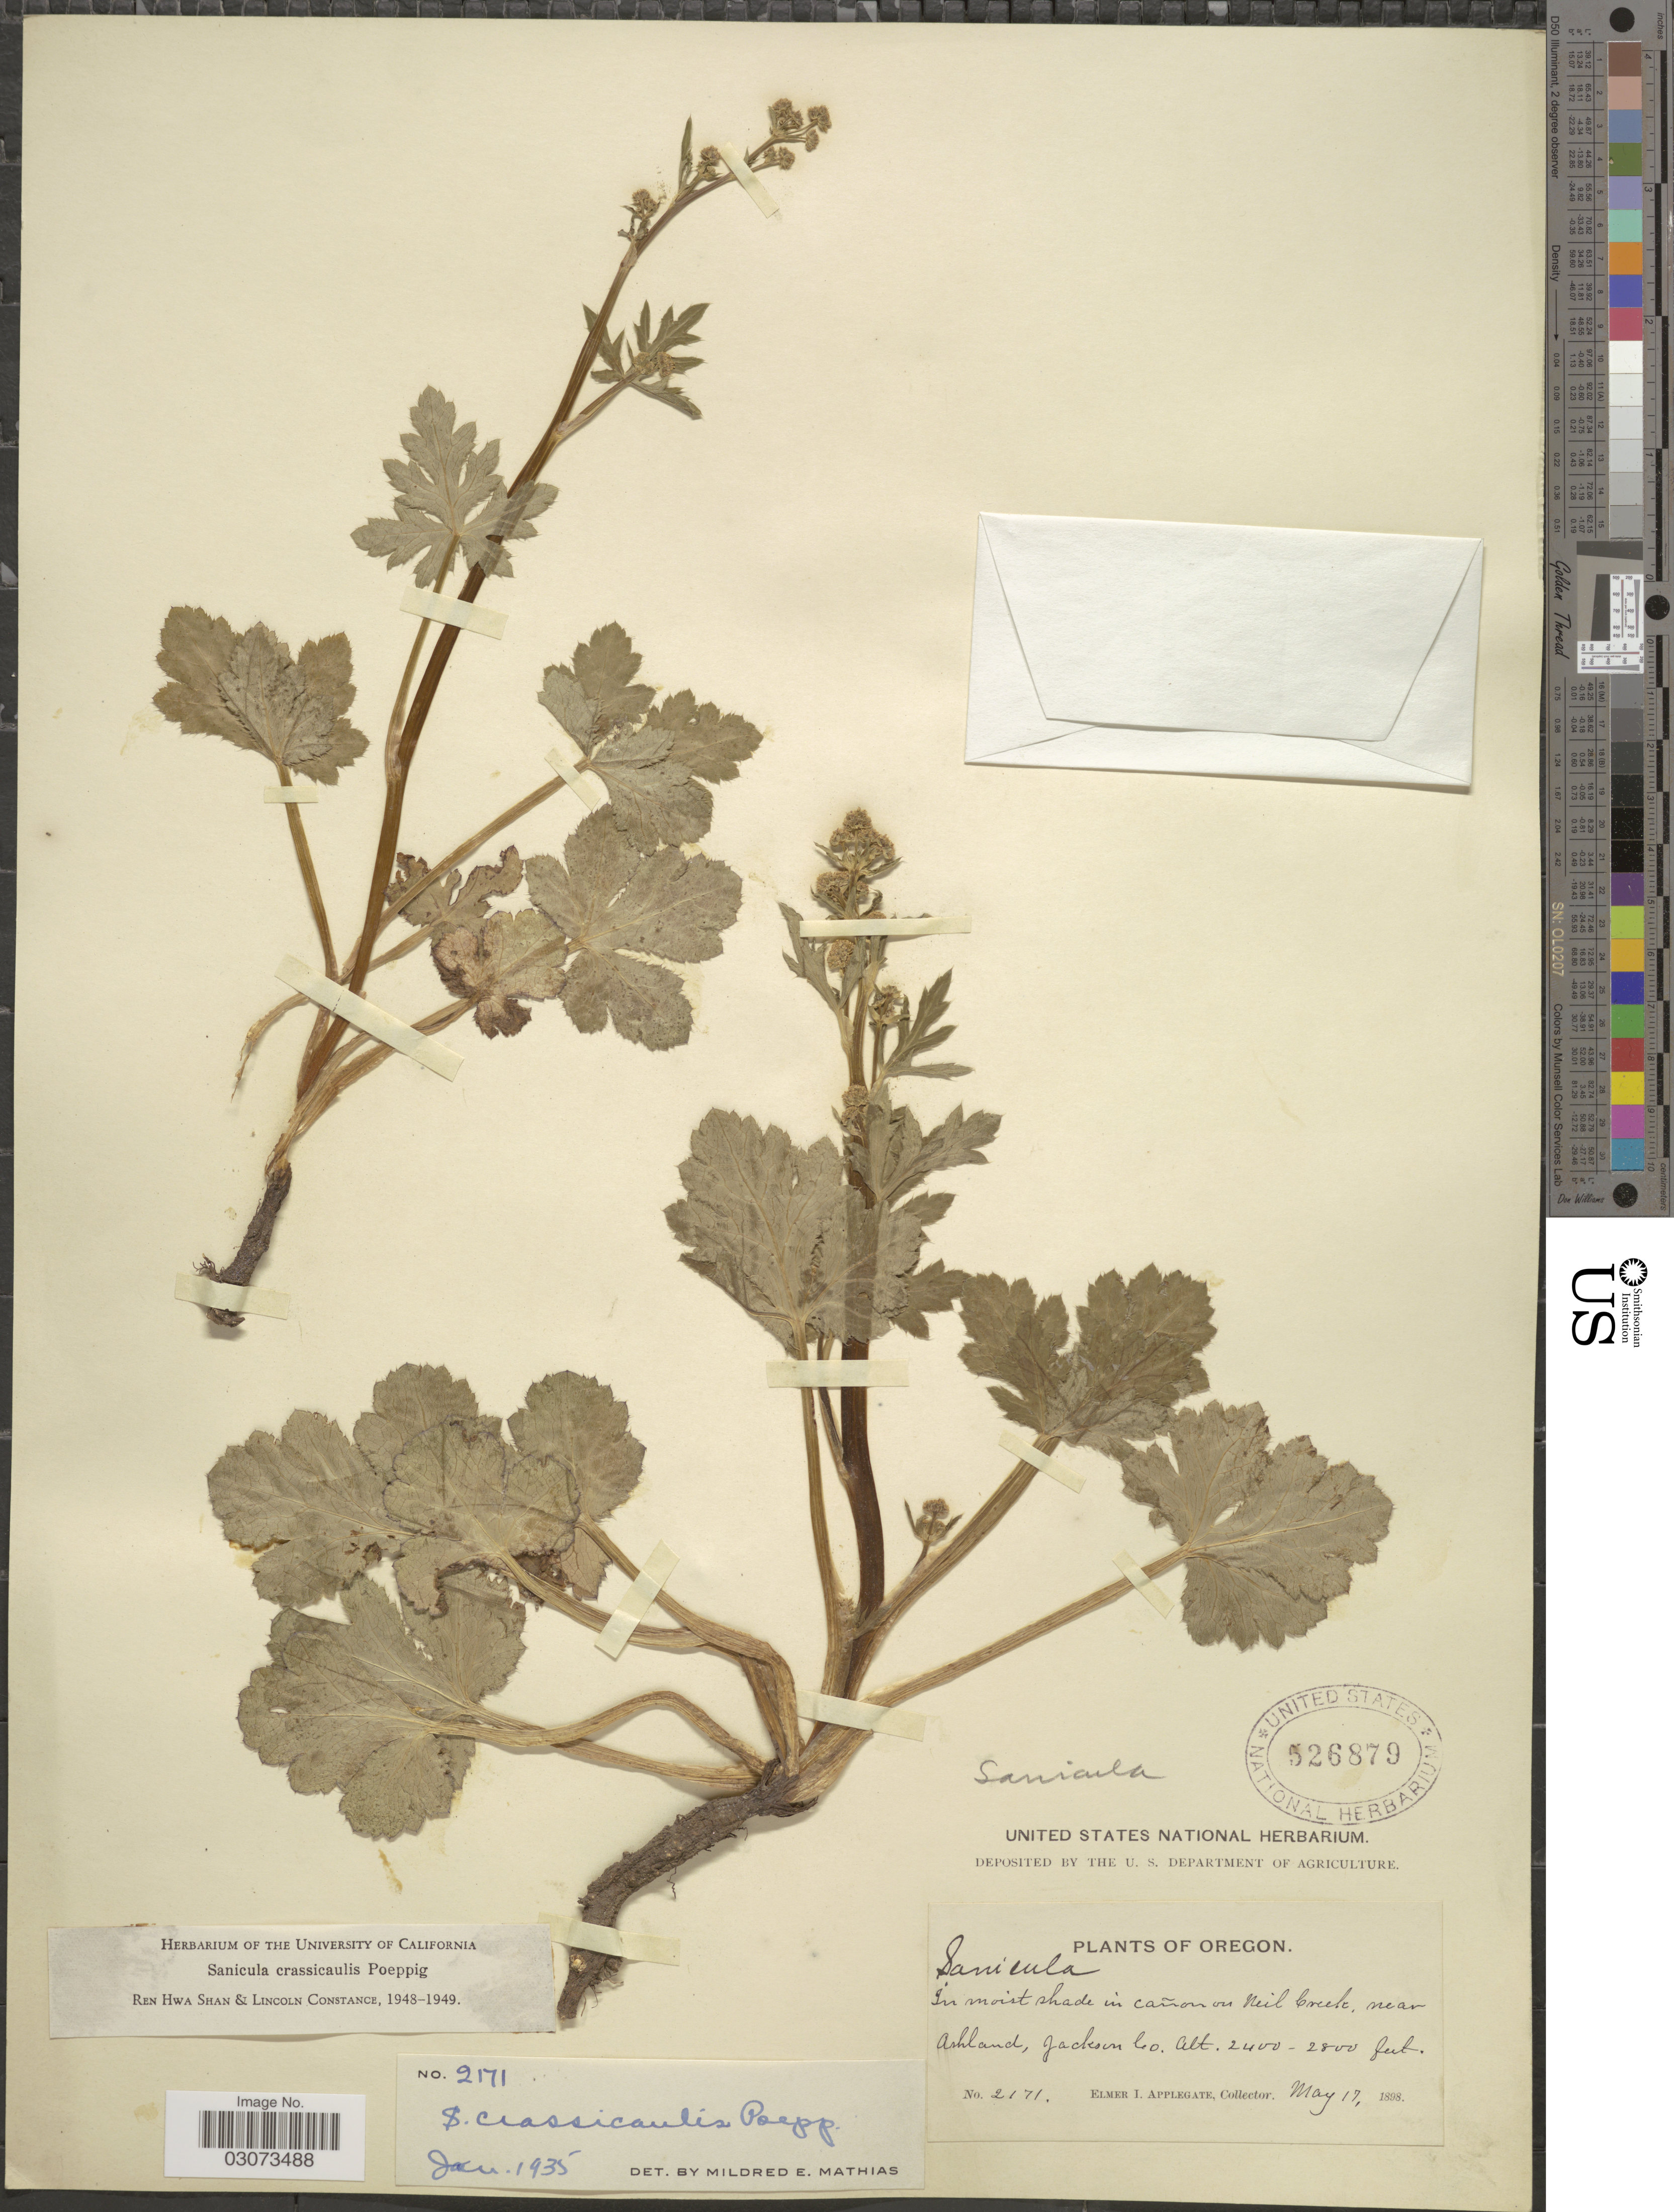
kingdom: Plantae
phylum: Tracheophyta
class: Magnoliopsida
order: Apiales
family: Apiaceae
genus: Sanicula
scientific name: Sanicula crassicaulis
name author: Poepp. ex DC.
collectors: E. I. Applegate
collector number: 2171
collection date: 1898-05-17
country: United States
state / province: Oregon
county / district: Jackson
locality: Cañon on Neil Creek, near Ashland, Jackson Co.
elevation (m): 732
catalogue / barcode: US 526879